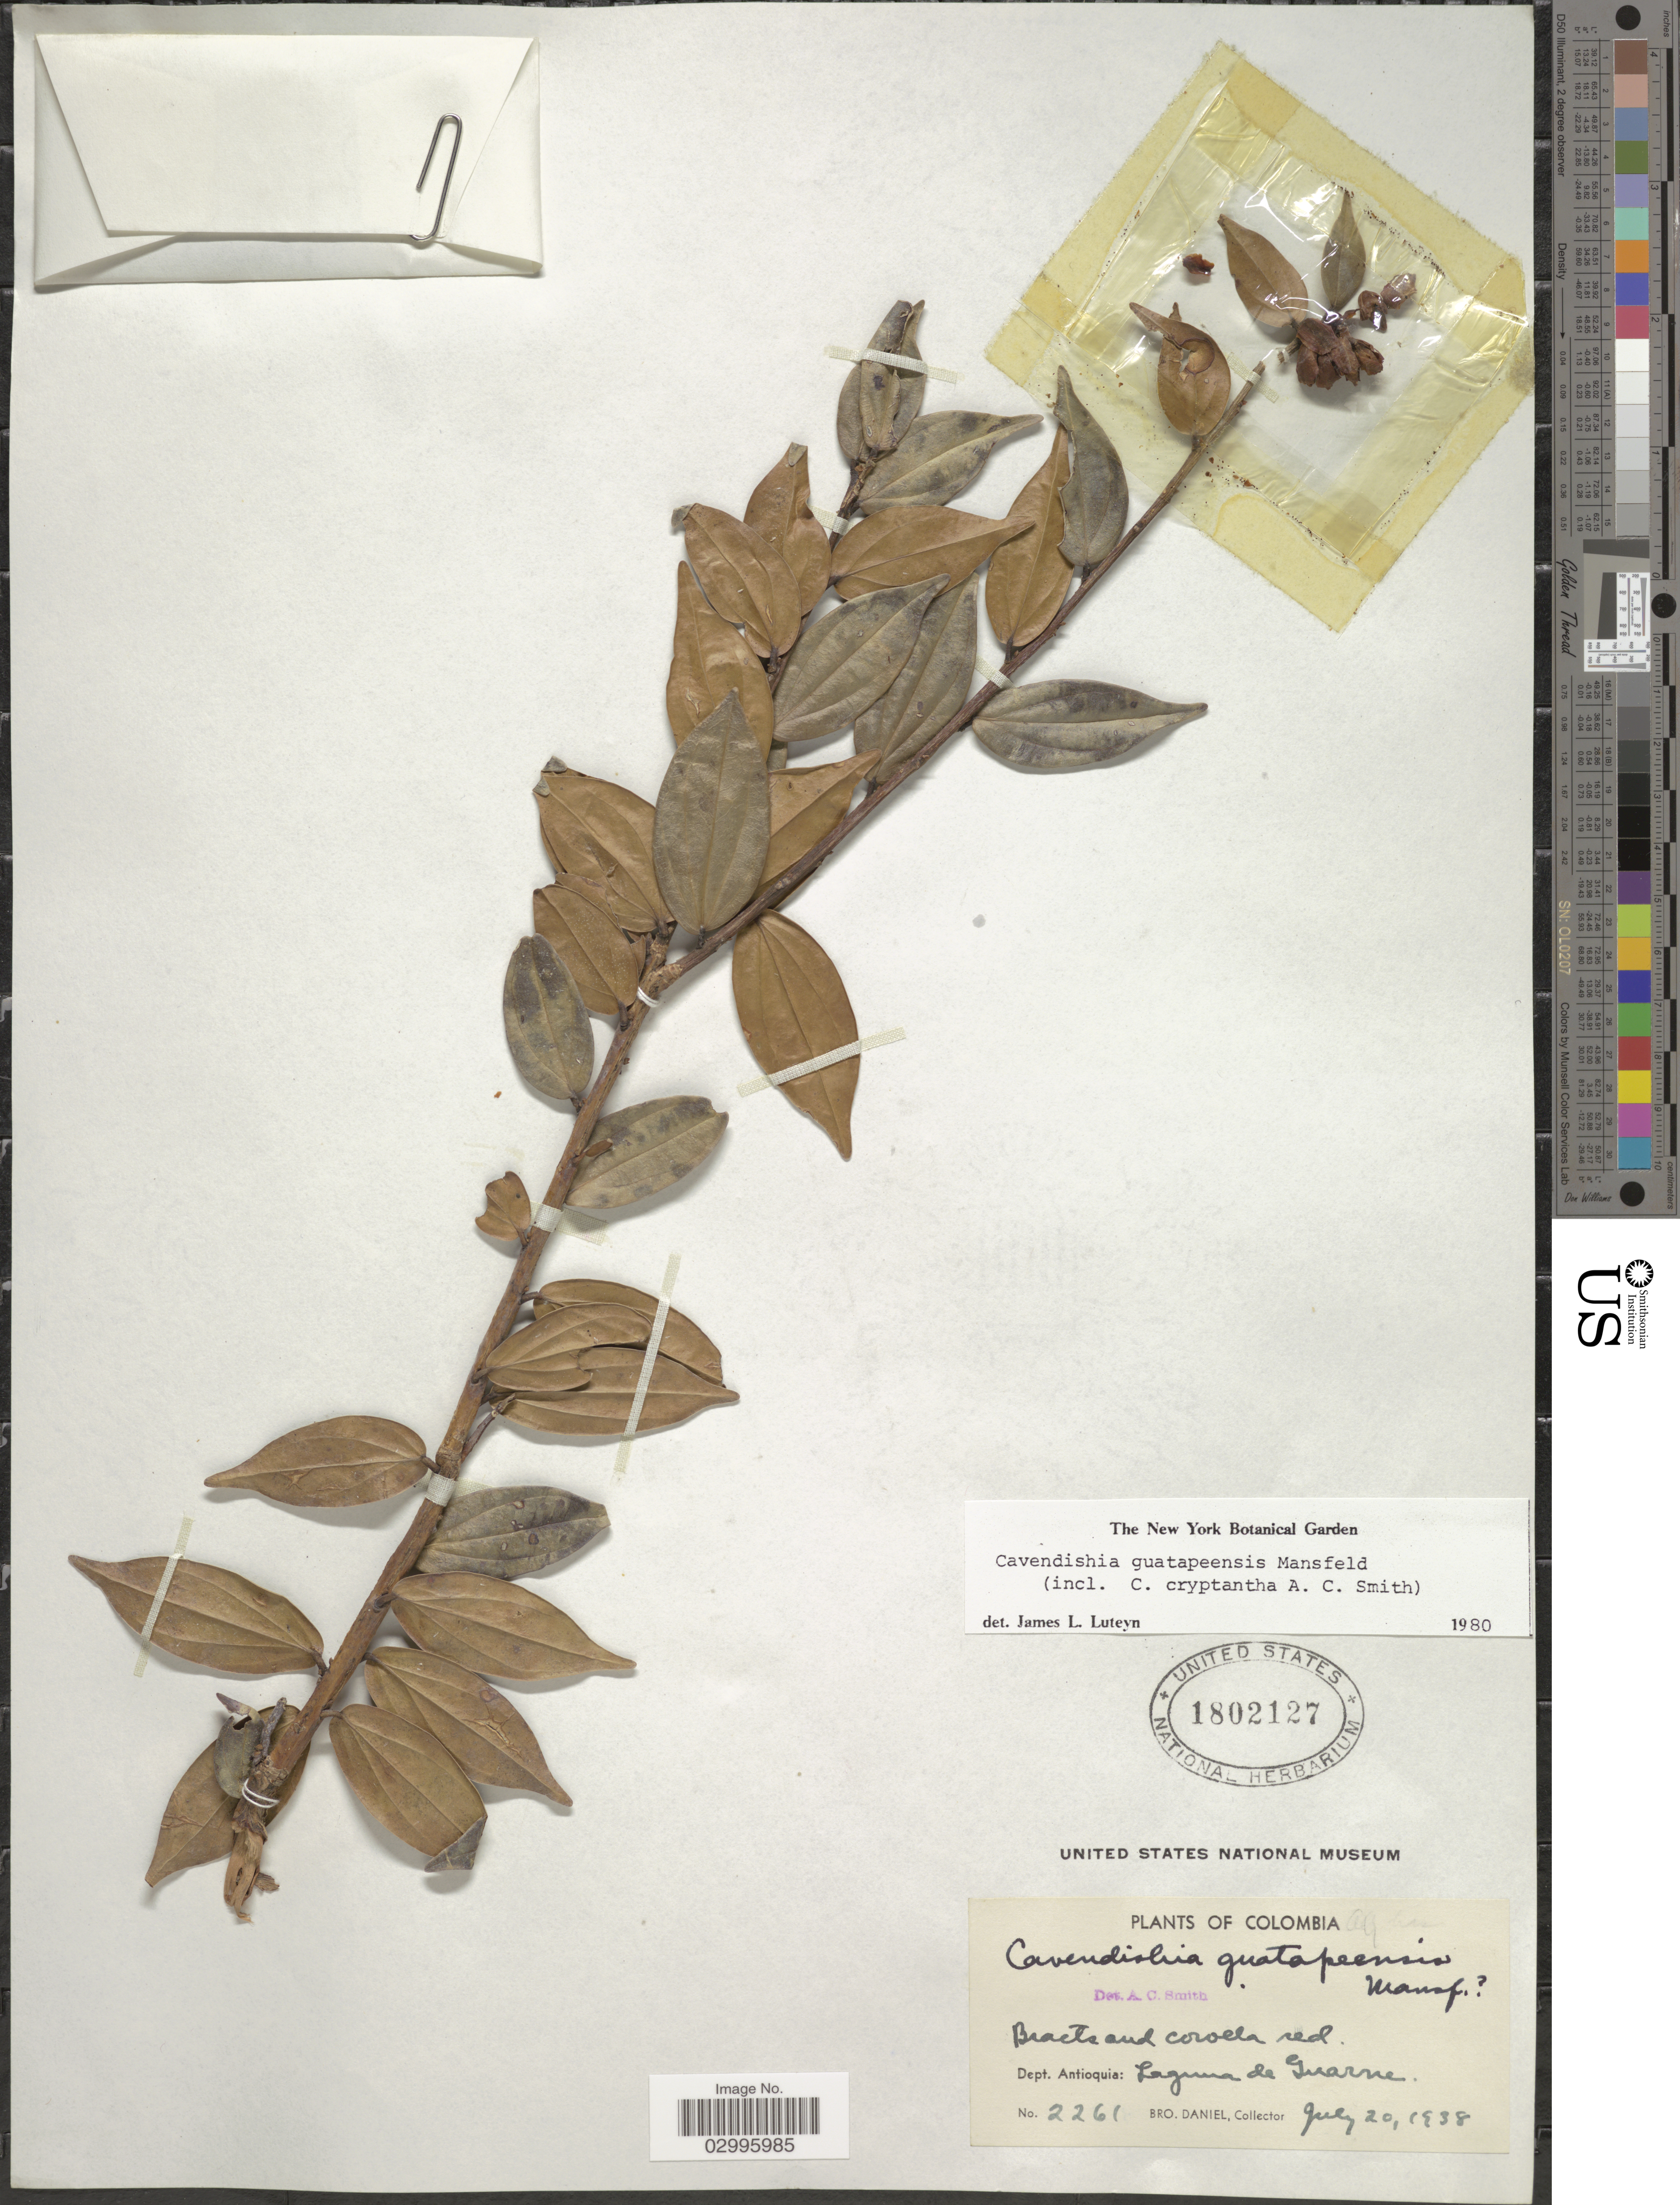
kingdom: Plantae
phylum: Tracheophyta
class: Magnoliopsida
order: Ericales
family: Ericaceae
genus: Cavendishia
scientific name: Cavendishia guatapeensis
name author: Mansf.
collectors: Bro. Daniel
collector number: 2261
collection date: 1938-07-20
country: Colombia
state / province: Antioquia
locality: Dept. Antioquia: Laguna de Guarne.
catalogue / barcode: US 1802127